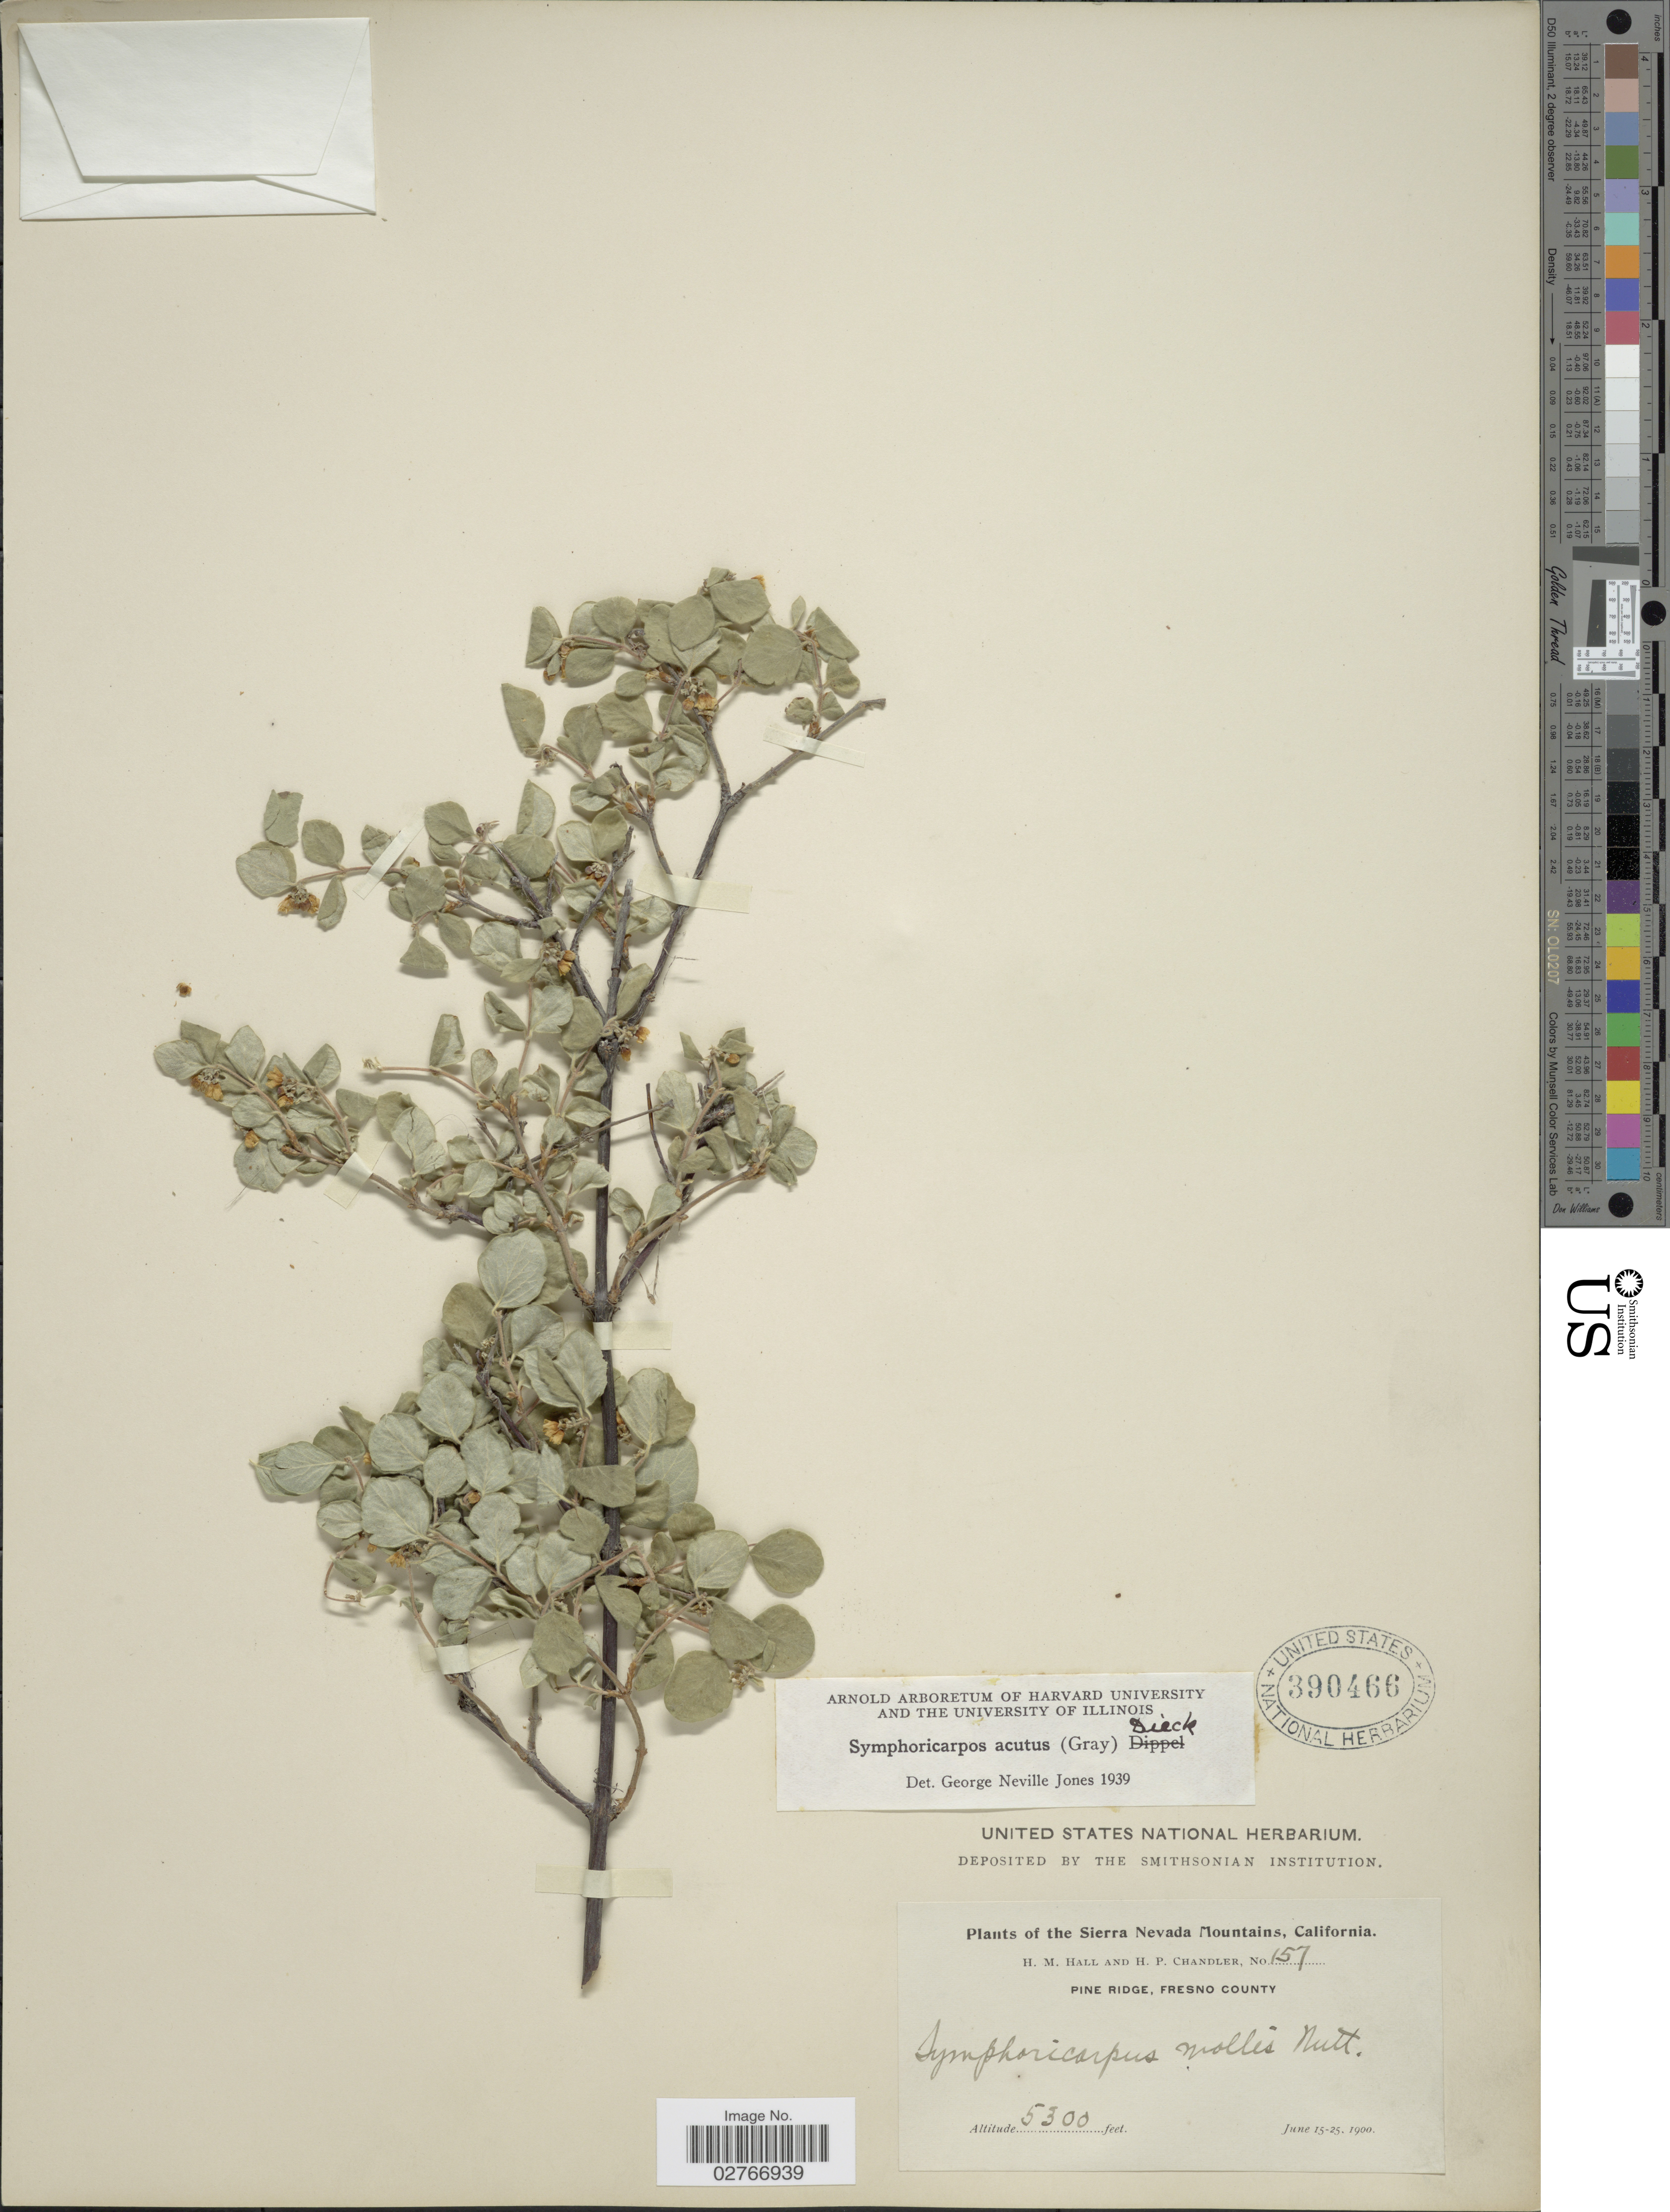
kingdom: Plantae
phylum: Tracheophyta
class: Magnoliopsida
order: Dipsacales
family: Caprifoliaceae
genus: Symphoricarpos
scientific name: Symphoricarpos acutus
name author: (A. Gray) Dieck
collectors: H. M. Hall & H. Chandler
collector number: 157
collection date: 1900-06-15/1900-06-25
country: United States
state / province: California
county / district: Fresno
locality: Sierra Nevada Mountains. Pine Ridge, Fresno County.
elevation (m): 1615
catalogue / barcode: US 390466